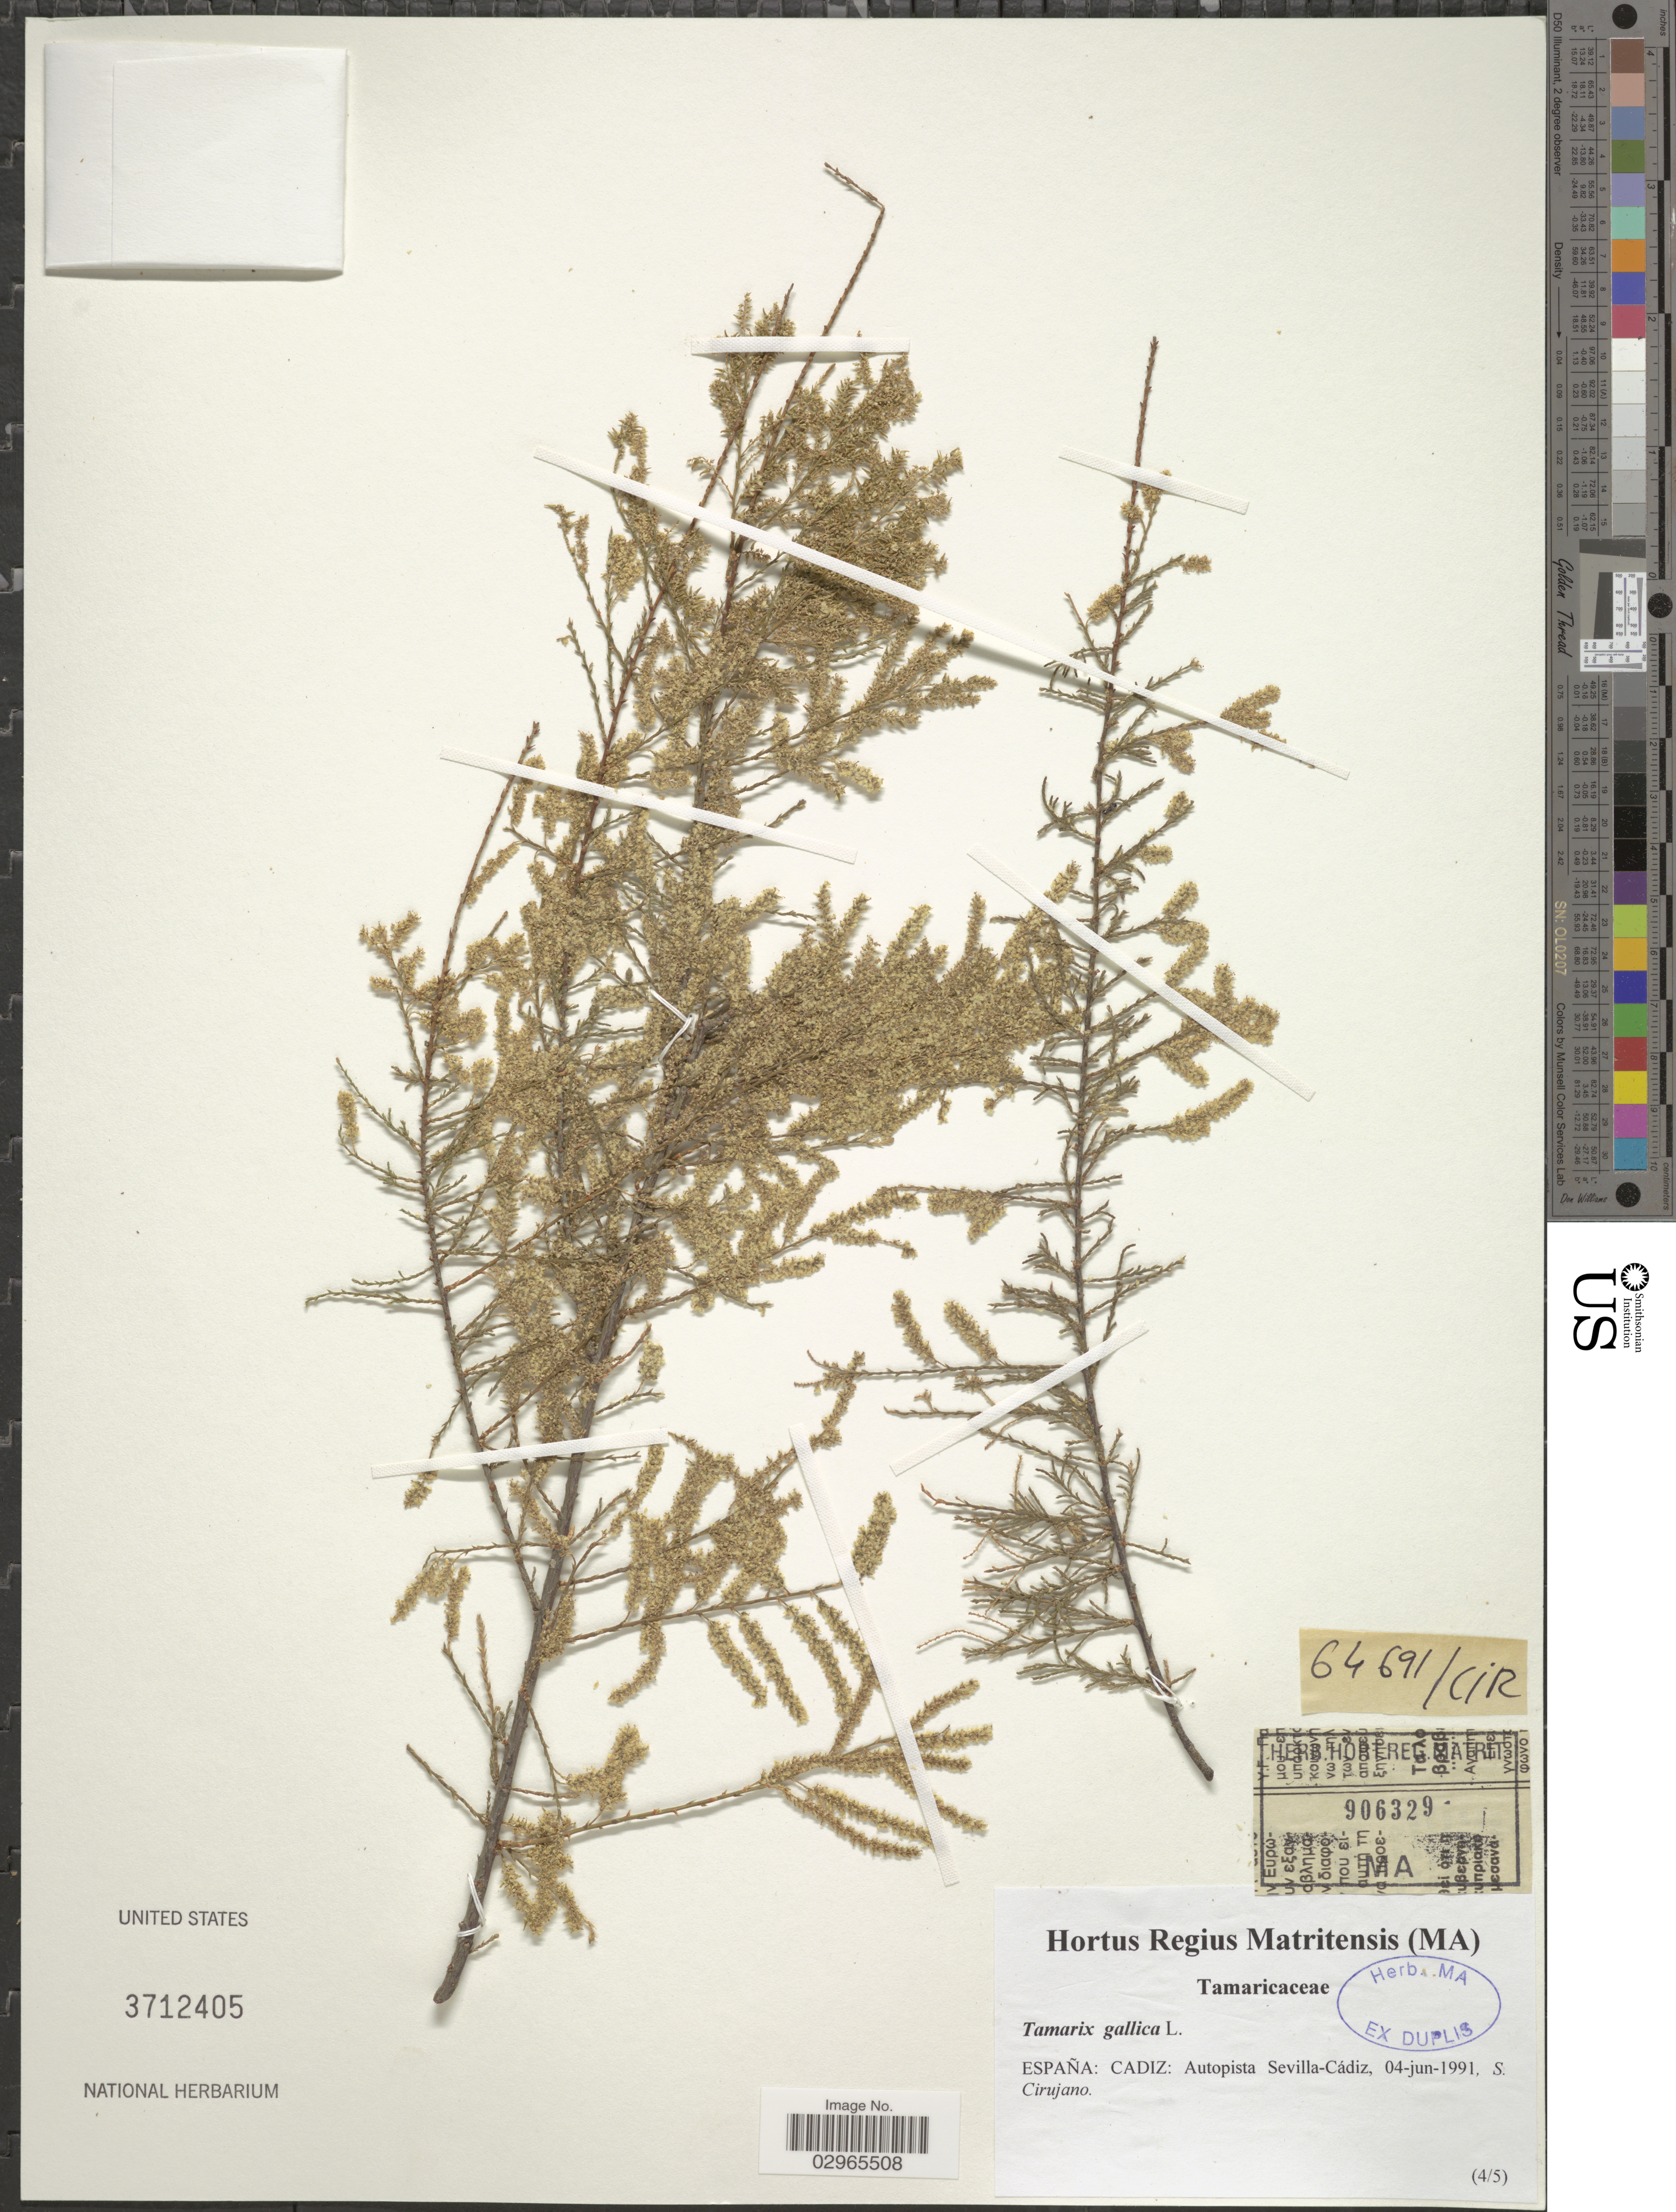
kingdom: Plantae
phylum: Tracheophyta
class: Magnoliopsida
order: Caryophyllales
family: Tamaricaceae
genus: Tamarix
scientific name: Tamarix gallica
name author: L.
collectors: S. Cirujano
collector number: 64691/cir?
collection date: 1991-06-04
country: Spain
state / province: Andalucia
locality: España: Cadiz: Autopista Sevilla-Cádiz.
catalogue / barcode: US 3712405